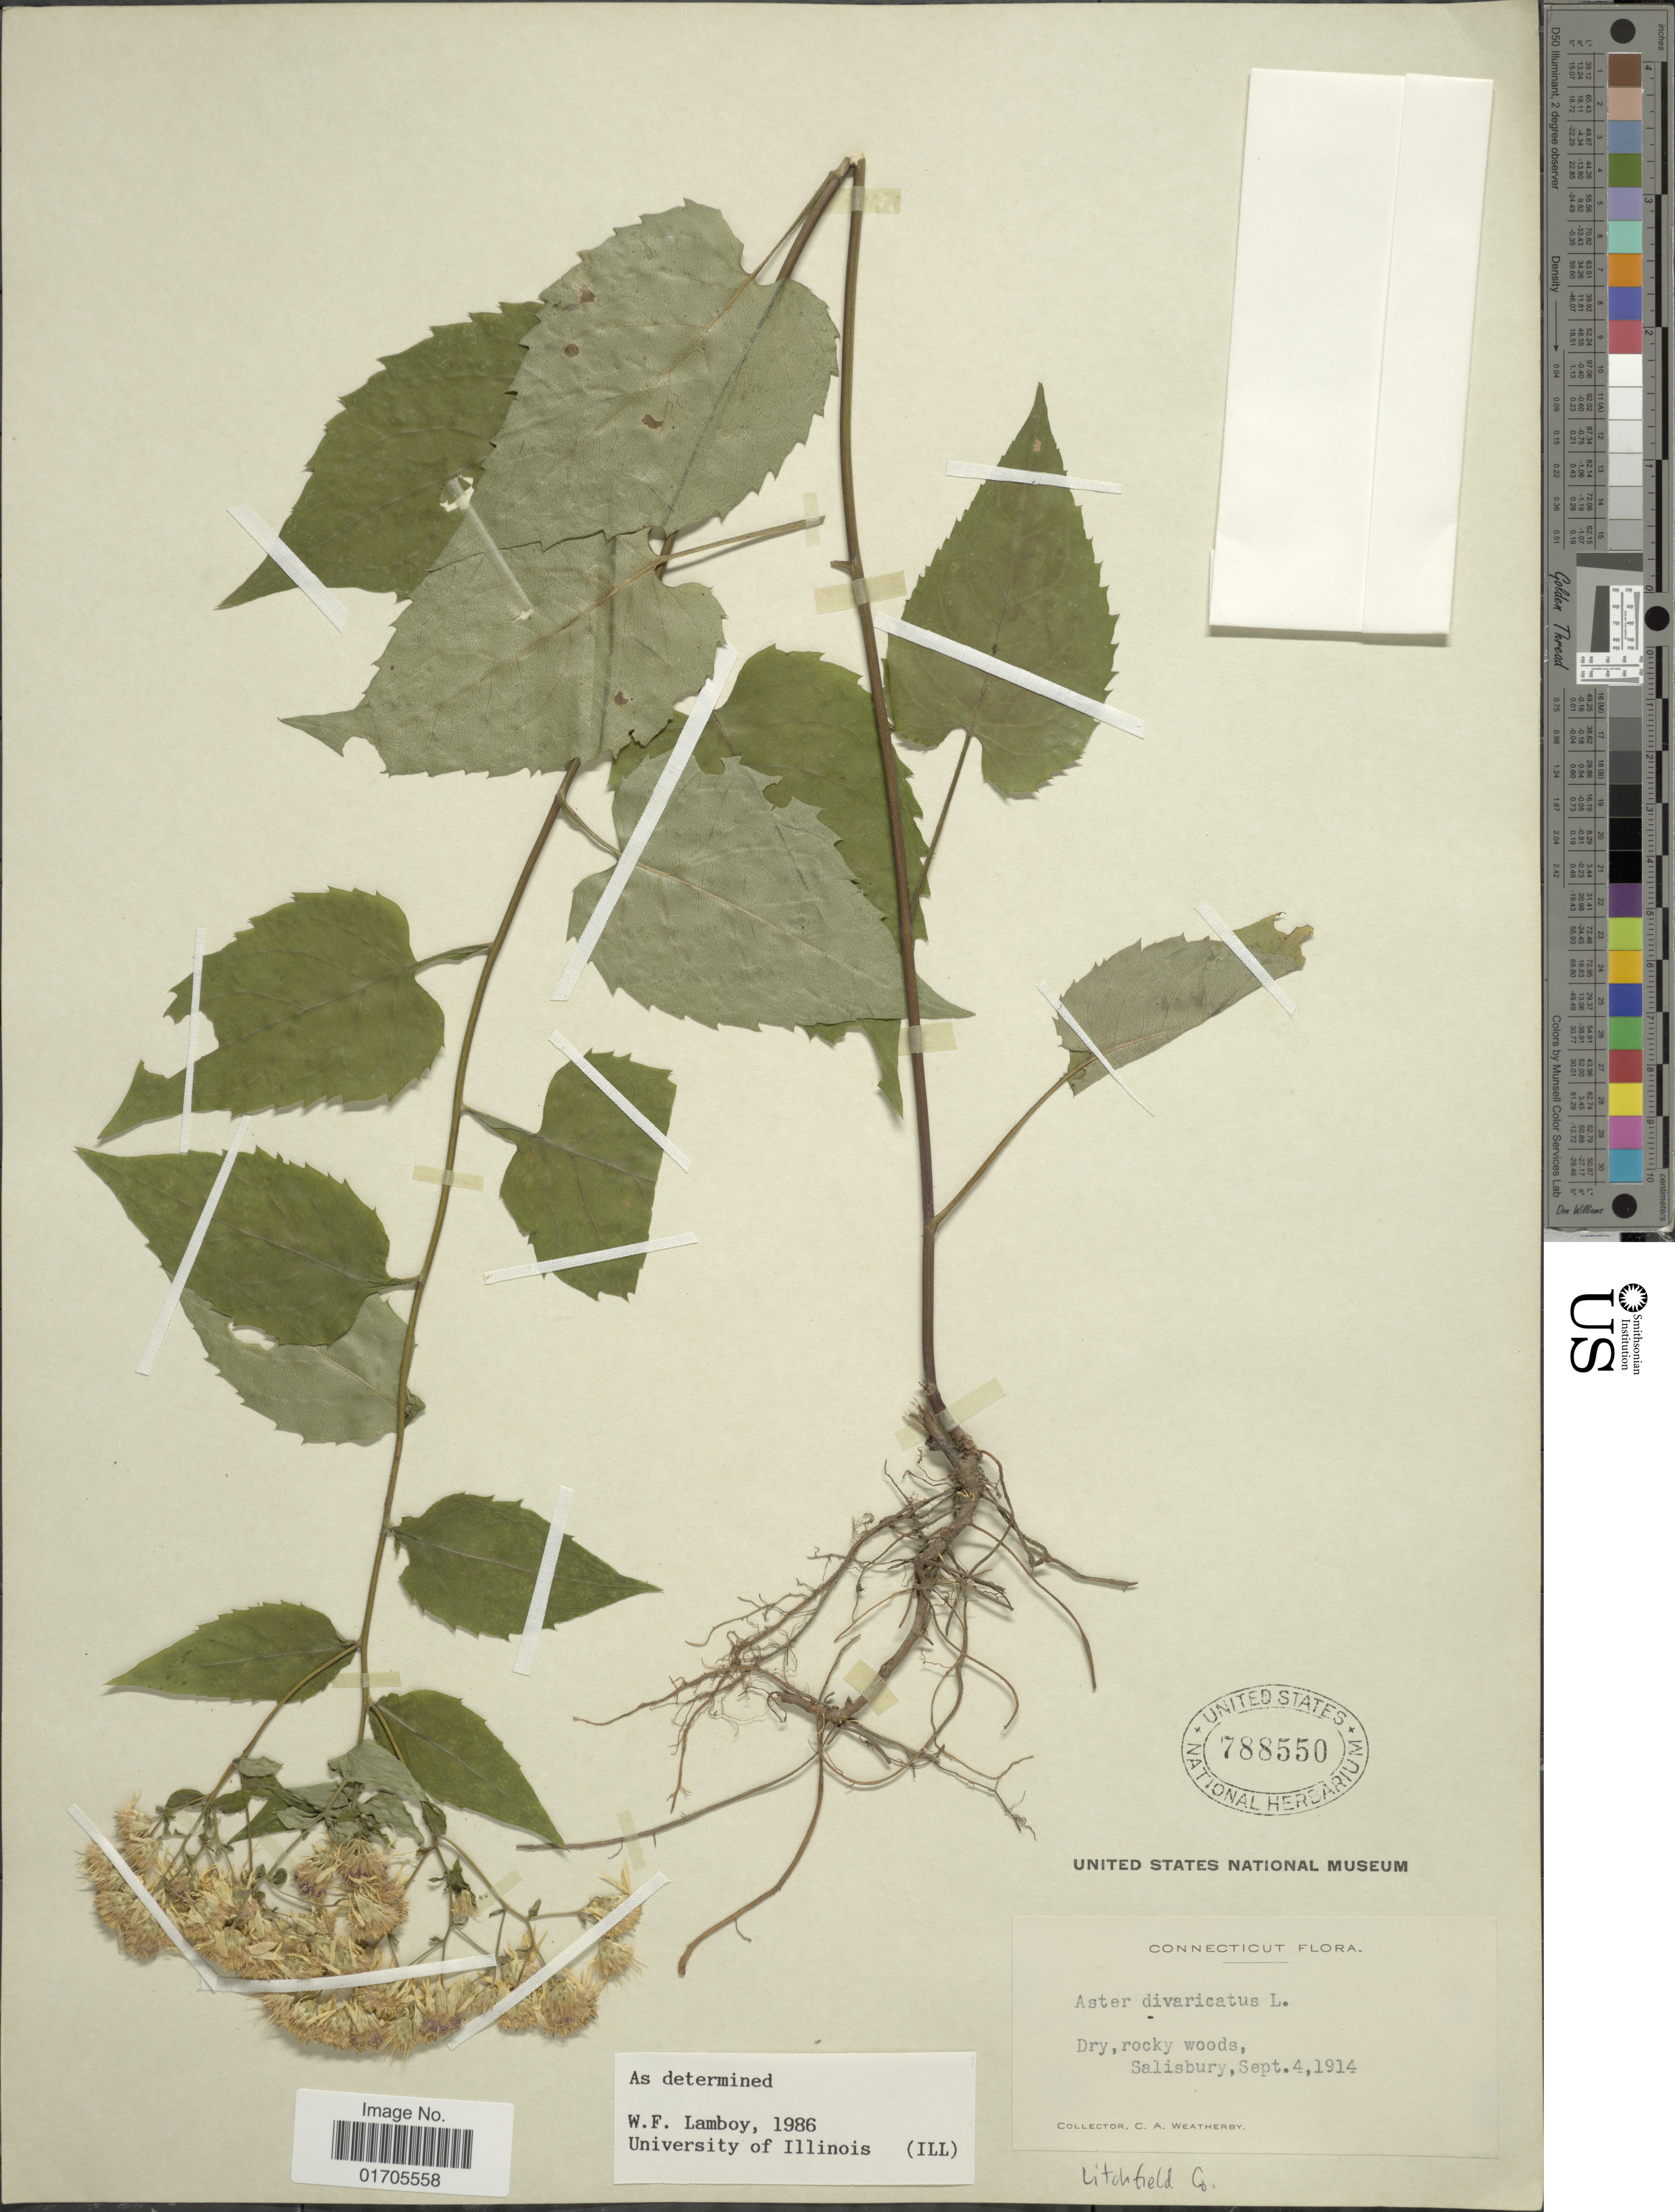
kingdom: Plantae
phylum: Tracheophyta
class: Magnoliopsida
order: Asterales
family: Asteraceae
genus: Eurybia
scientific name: Eurybia divaricata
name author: (L.) G.L. Nesom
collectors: C. A. Weatherby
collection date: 1914-09-04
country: United States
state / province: Connecticut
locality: Connecticut. Dry, rocky woods, Salisbury. Litchfield Co.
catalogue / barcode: US 788550